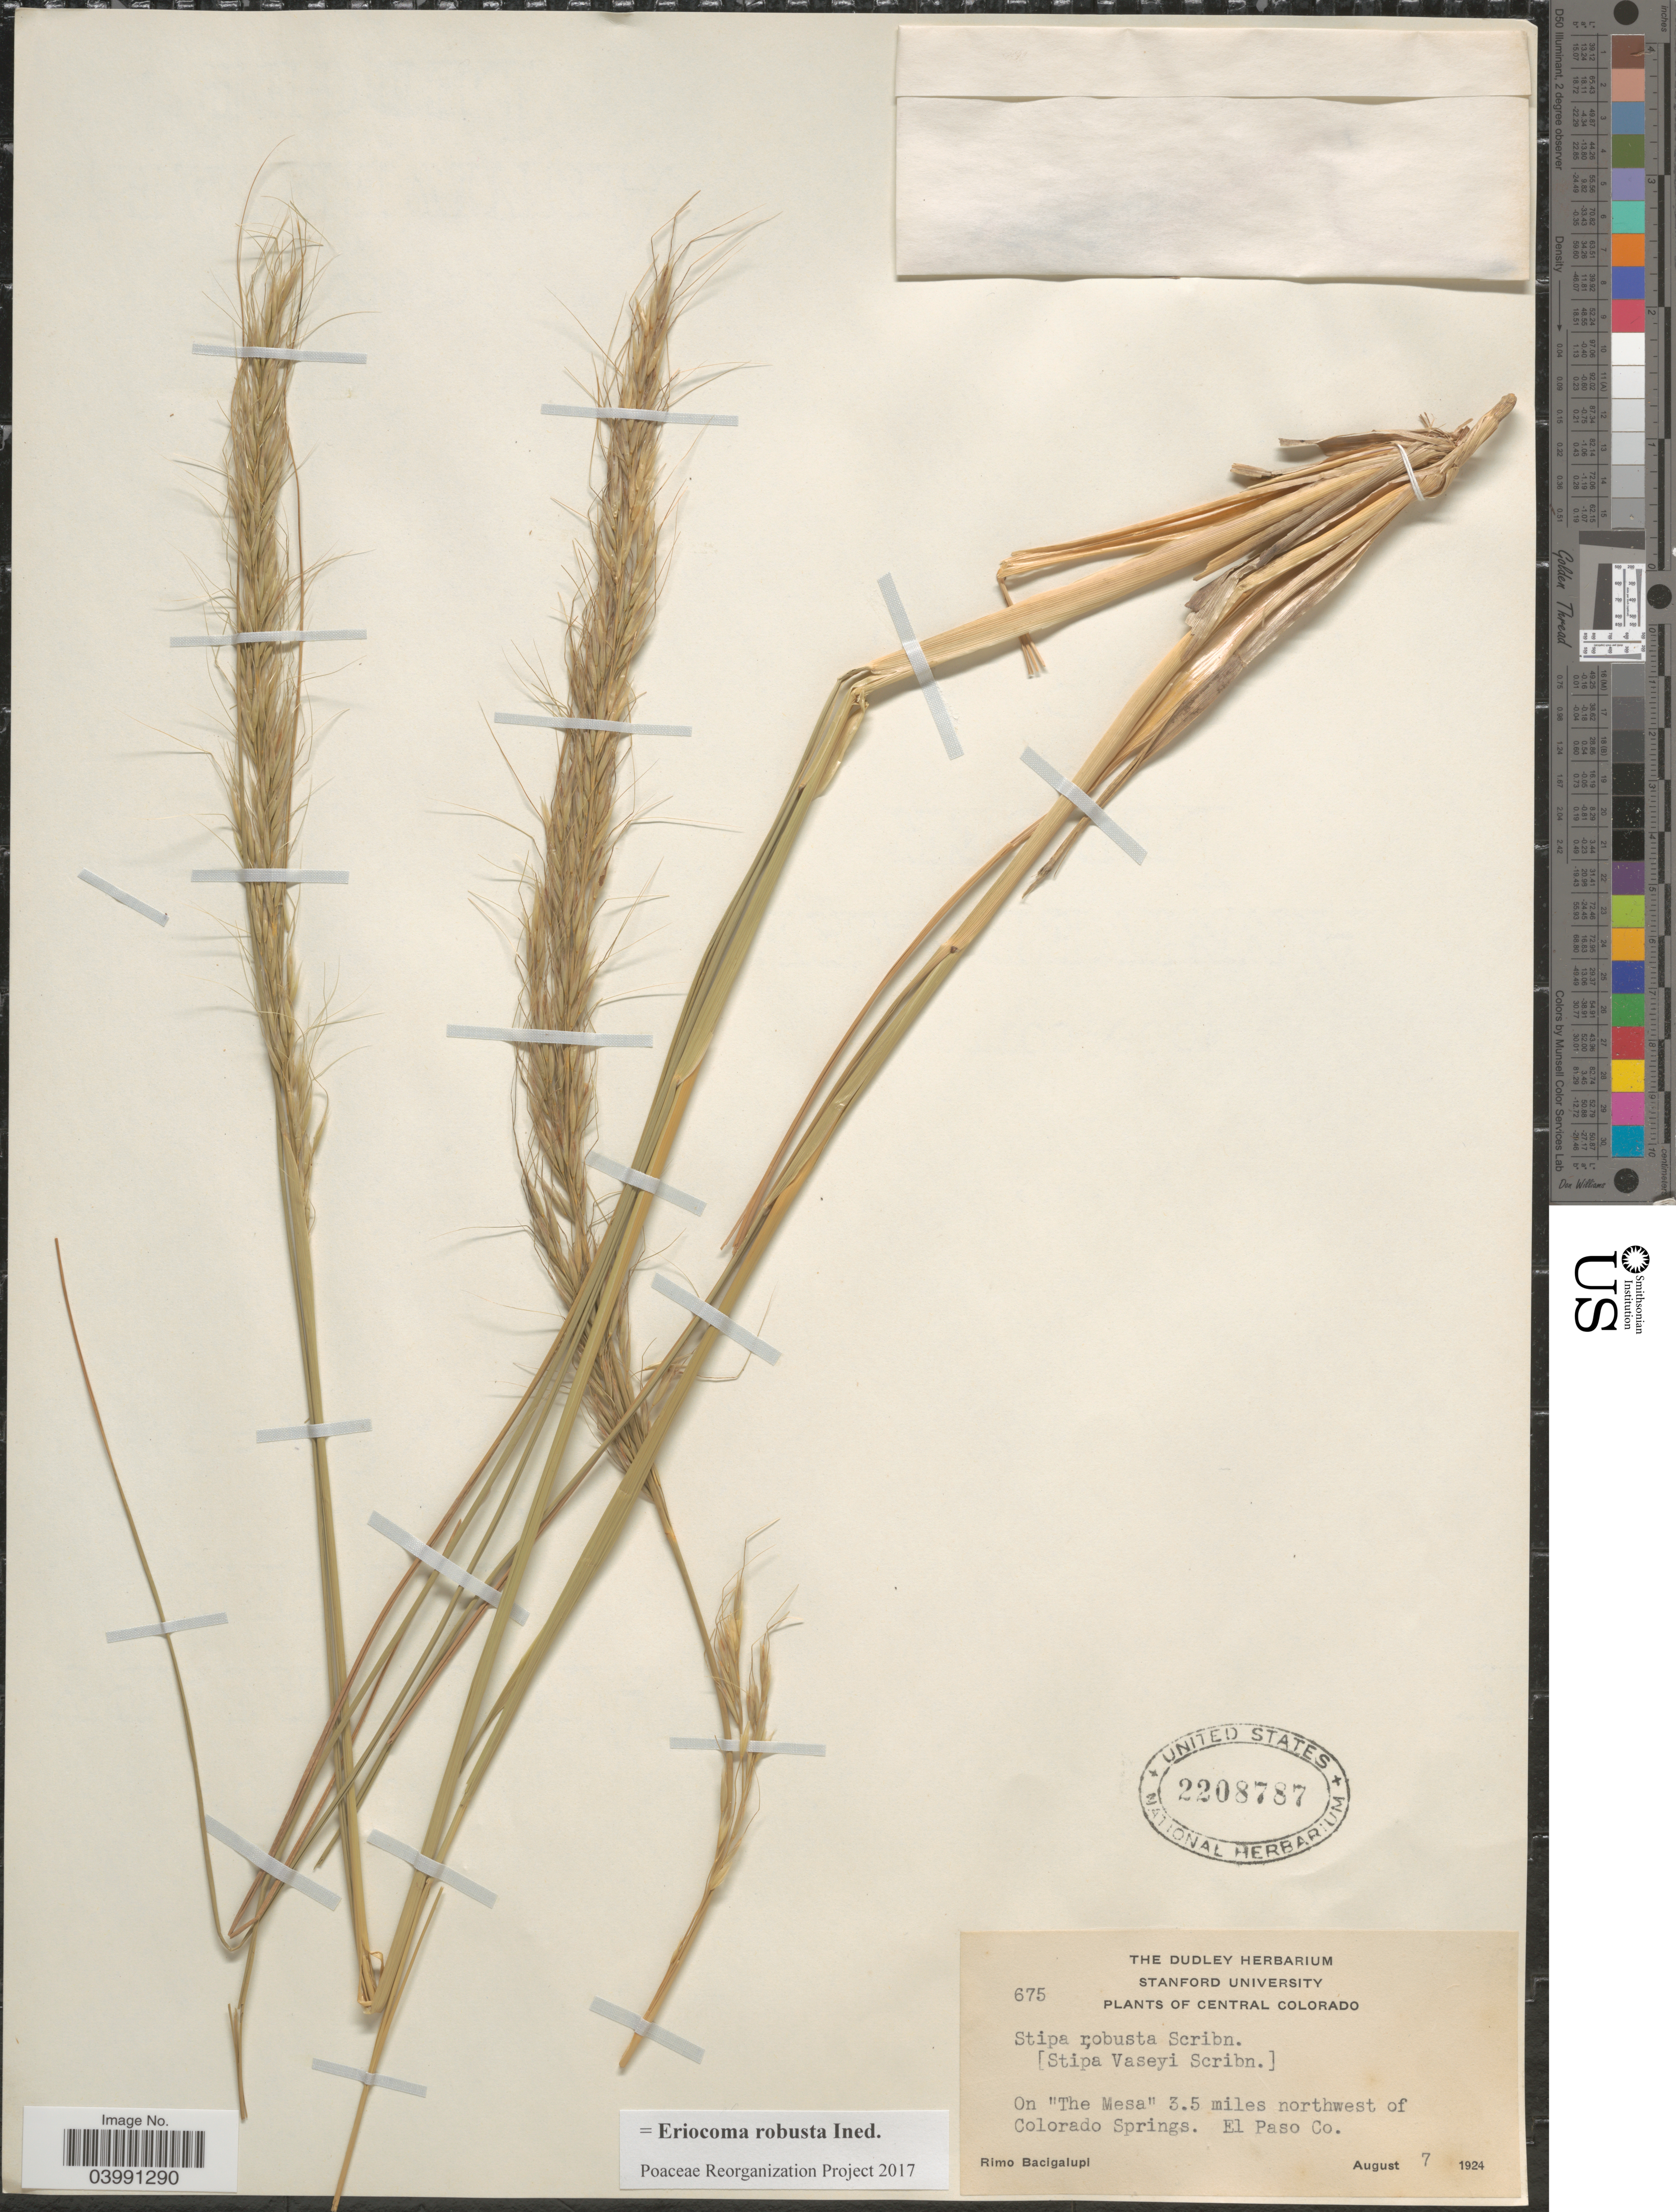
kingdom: Plantae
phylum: Tracheophyta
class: Liliopsida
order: Poales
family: Poaceae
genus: Eriocoma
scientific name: Eriocoma robusta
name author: (Vasey) Romasch.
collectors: R. Bacigalupi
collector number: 675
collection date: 1924-08-07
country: United States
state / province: Colorado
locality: Central Colorado. On "The Mesa" 3.5 miles northwest of Colorado Springs. El Paso Co.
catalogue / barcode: US 2208787